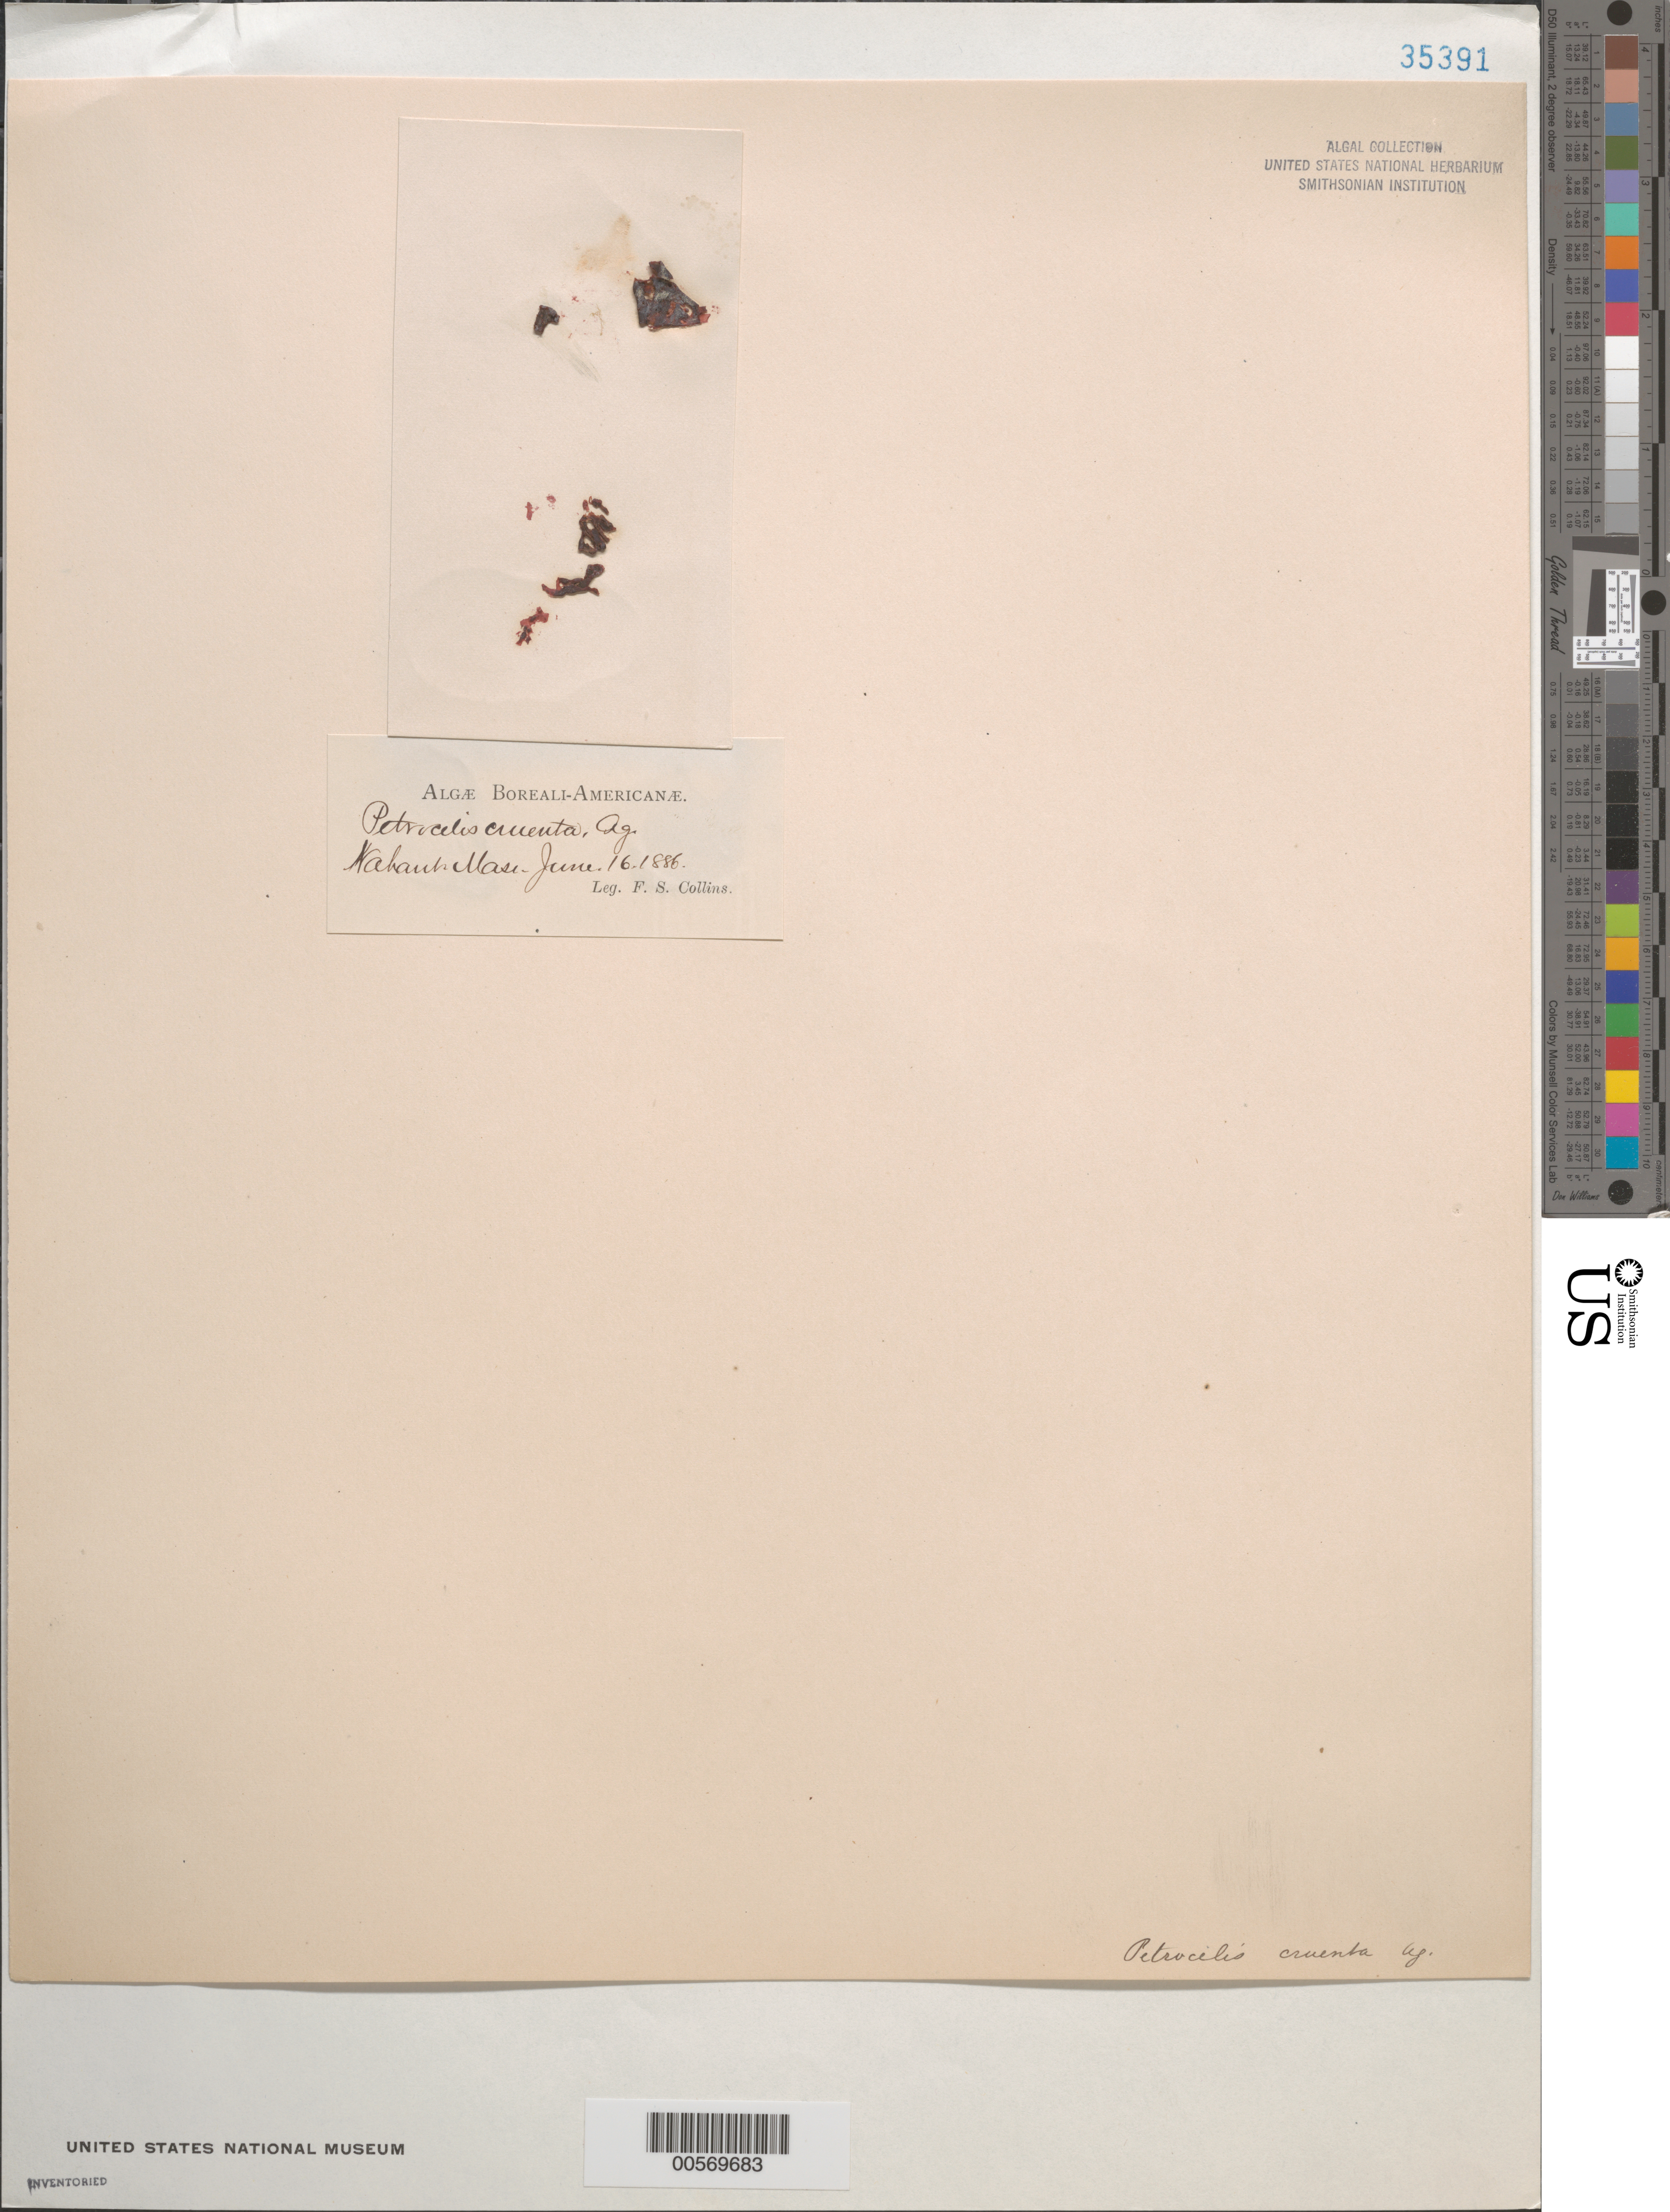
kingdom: Plantae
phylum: Rhodophyta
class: Florideophyceae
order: Gigartinales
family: Phyllophoraceae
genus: Mastocarpus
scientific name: Mastocarpus stellatus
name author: (Stackh.) Guiry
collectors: F. Collins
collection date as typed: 16 Jun 1886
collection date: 1886-06-16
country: United States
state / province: Massachusetts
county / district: Essex County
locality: Nahant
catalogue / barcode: US 35391